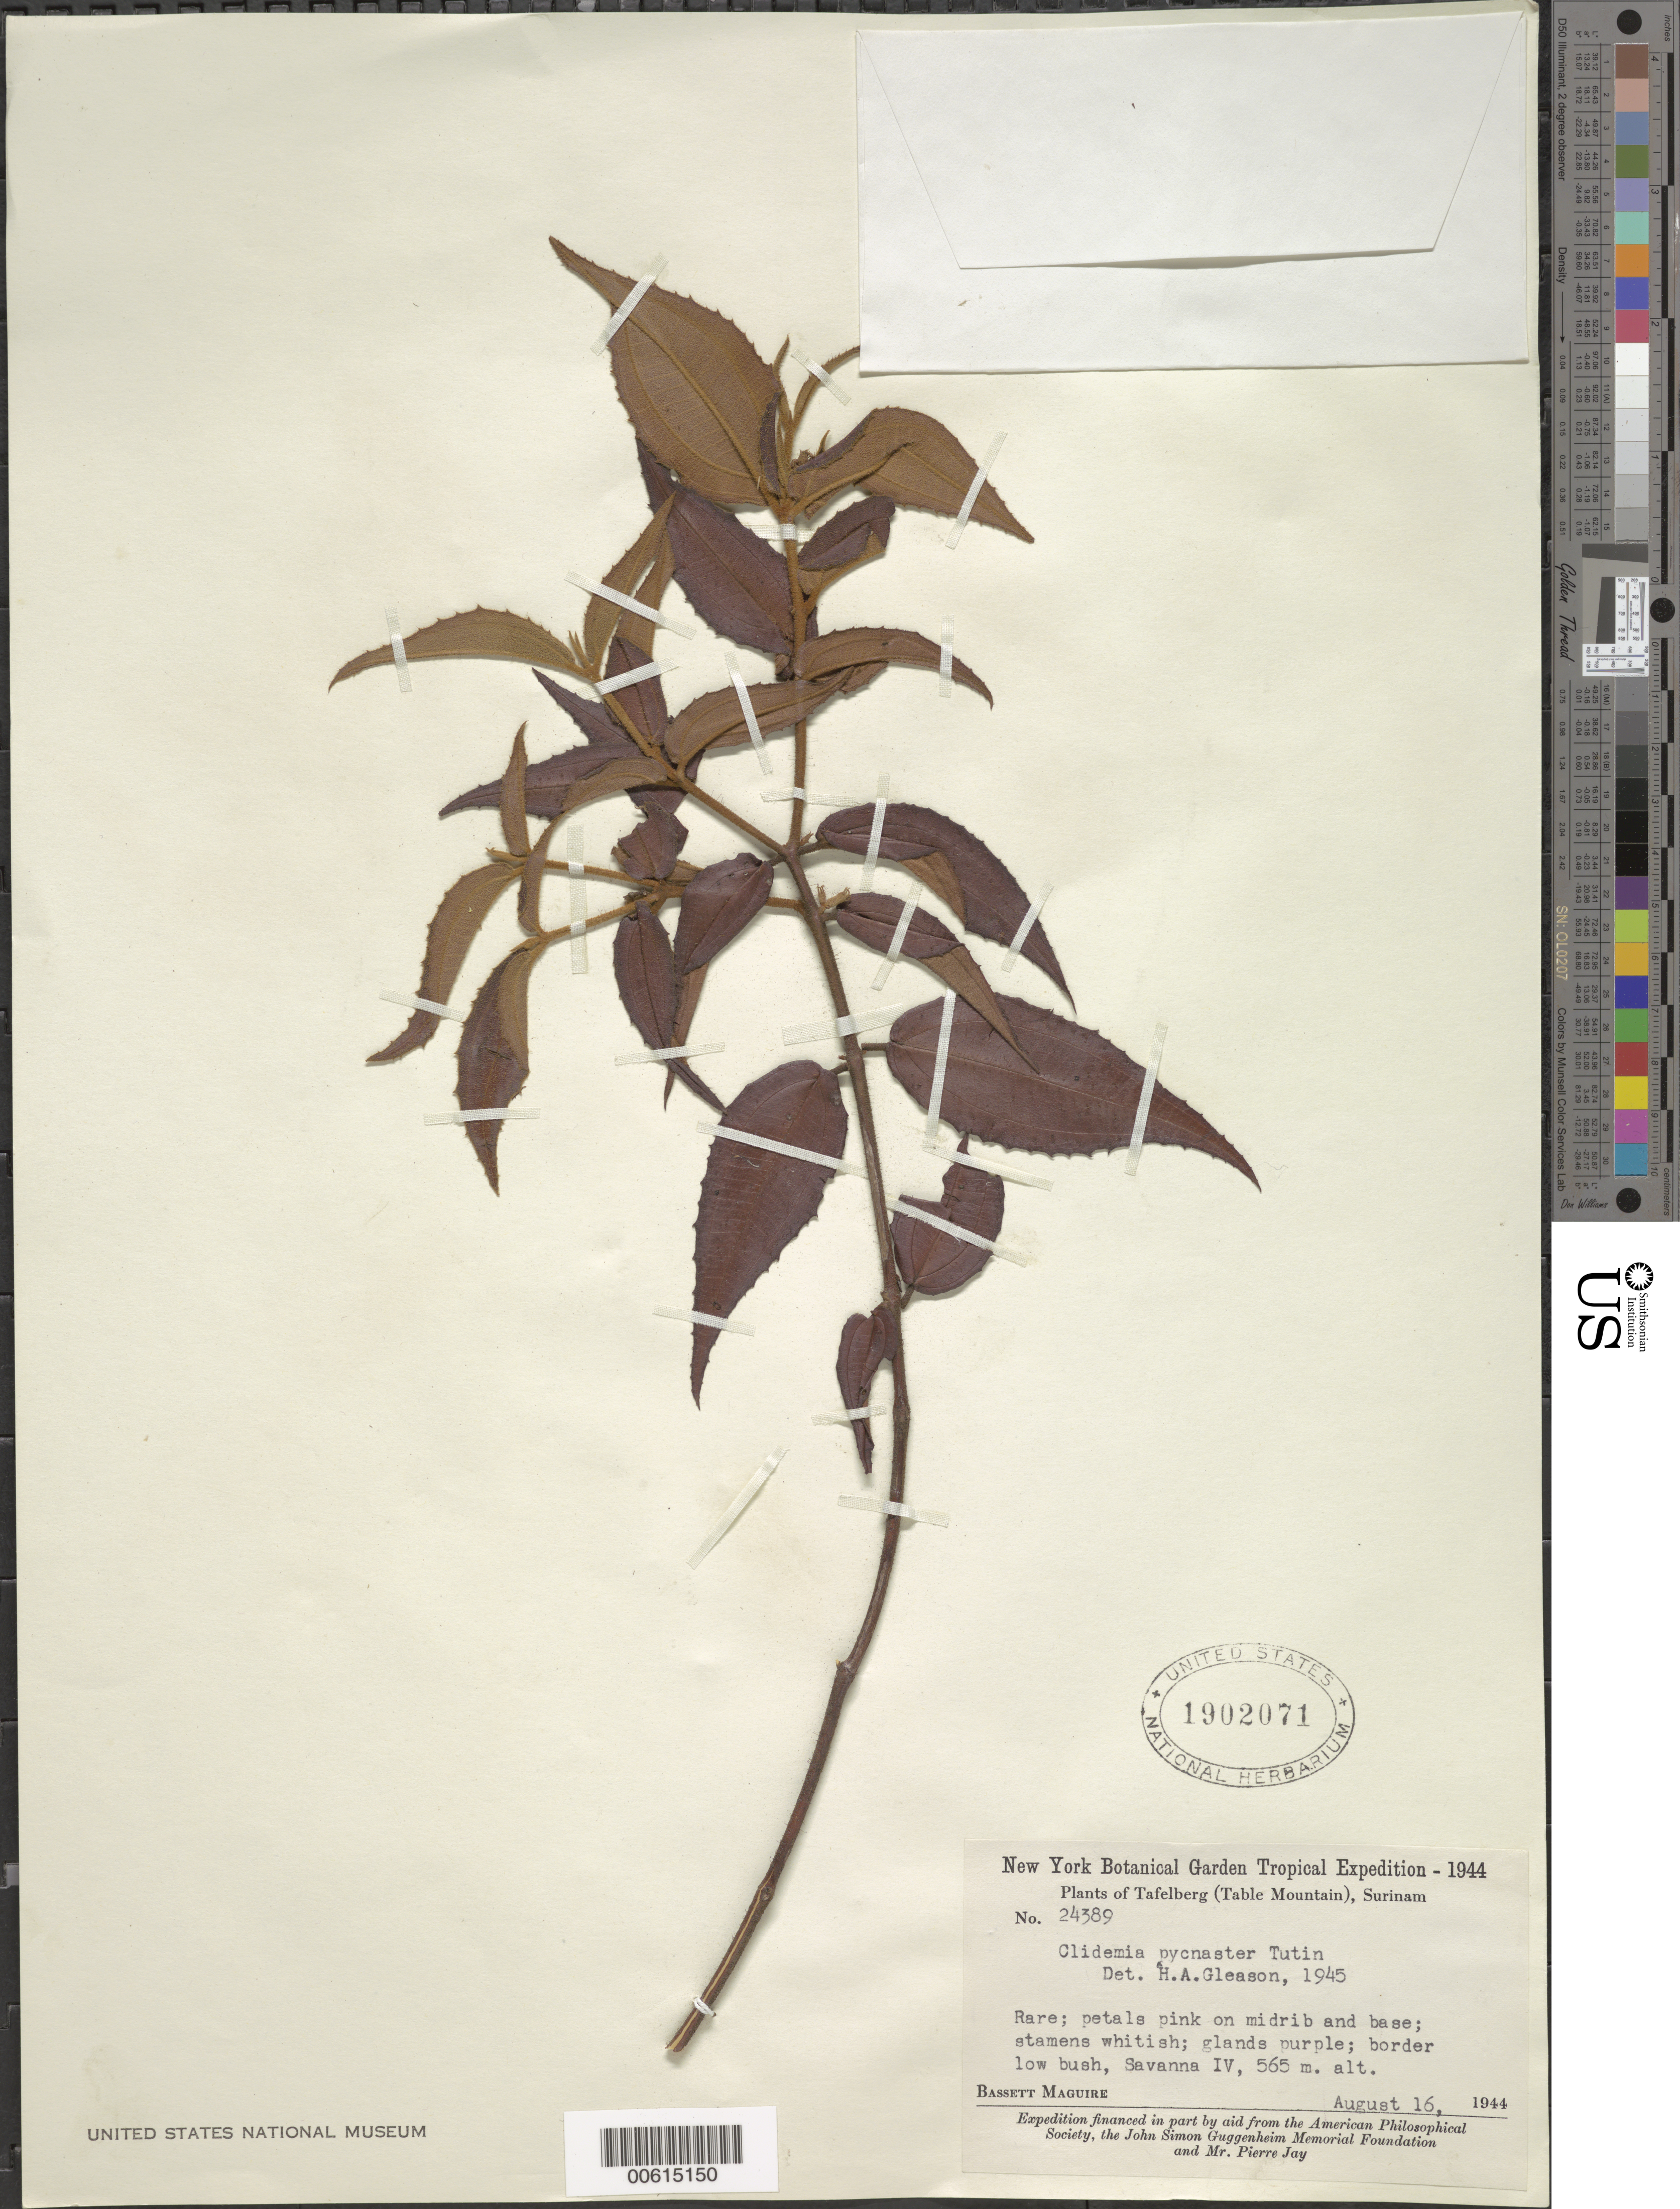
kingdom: Plantae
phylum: Tracheophyta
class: Magnoliopsida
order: Myrtales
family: Melastomataceae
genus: Clidemia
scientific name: Clidemia pycnaster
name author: Tutin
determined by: Gleason, H. A.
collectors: B. Maguire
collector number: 24389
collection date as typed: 16-Aug-44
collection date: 1944-08-16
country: Suriname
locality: Tafelberg (Table Mountain), Savanna IV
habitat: border low bush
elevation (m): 565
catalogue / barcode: US 1902071